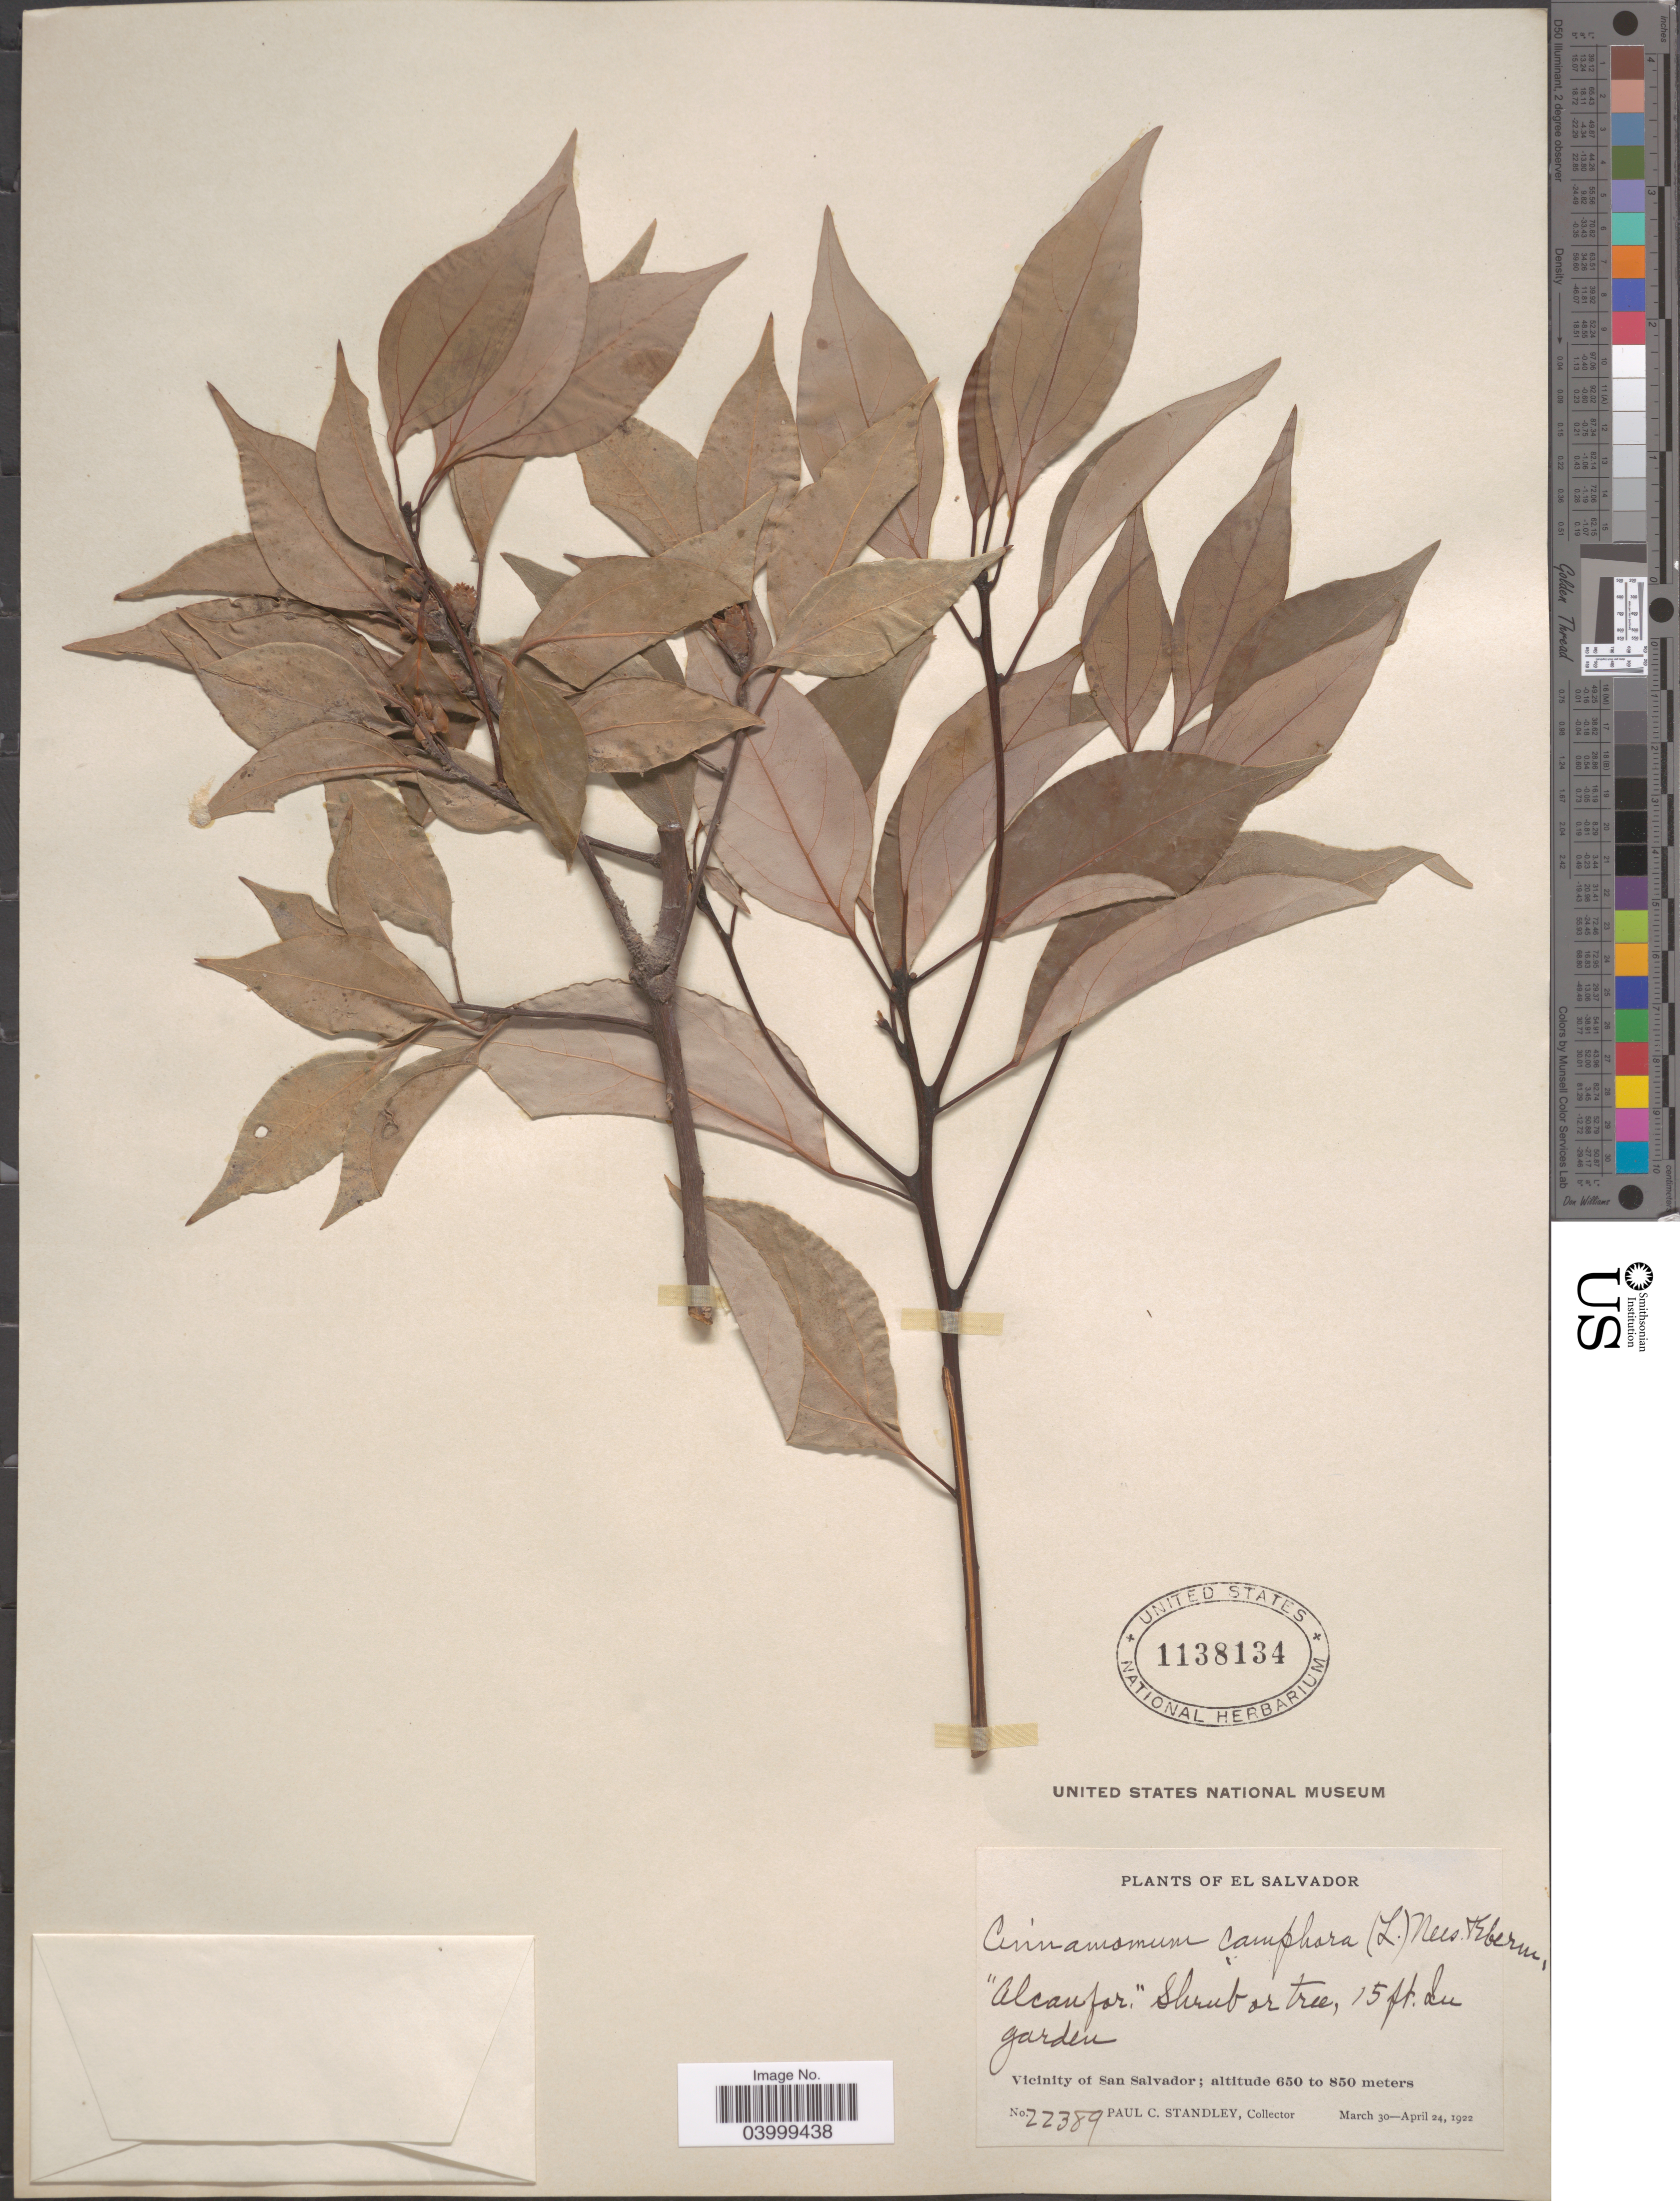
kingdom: Plantae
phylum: Tracheophyta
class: Magnoliopsida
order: Laurales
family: Lauraceae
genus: Cinnamomum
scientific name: Cinnamomum camphora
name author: (L.) J. Presl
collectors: P. C. Standley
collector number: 22389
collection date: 1922-03-30/1922-04-24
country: El Salvador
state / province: San Salvador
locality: Vicinity of San Salvador.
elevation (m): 650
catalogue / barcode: US 1138134